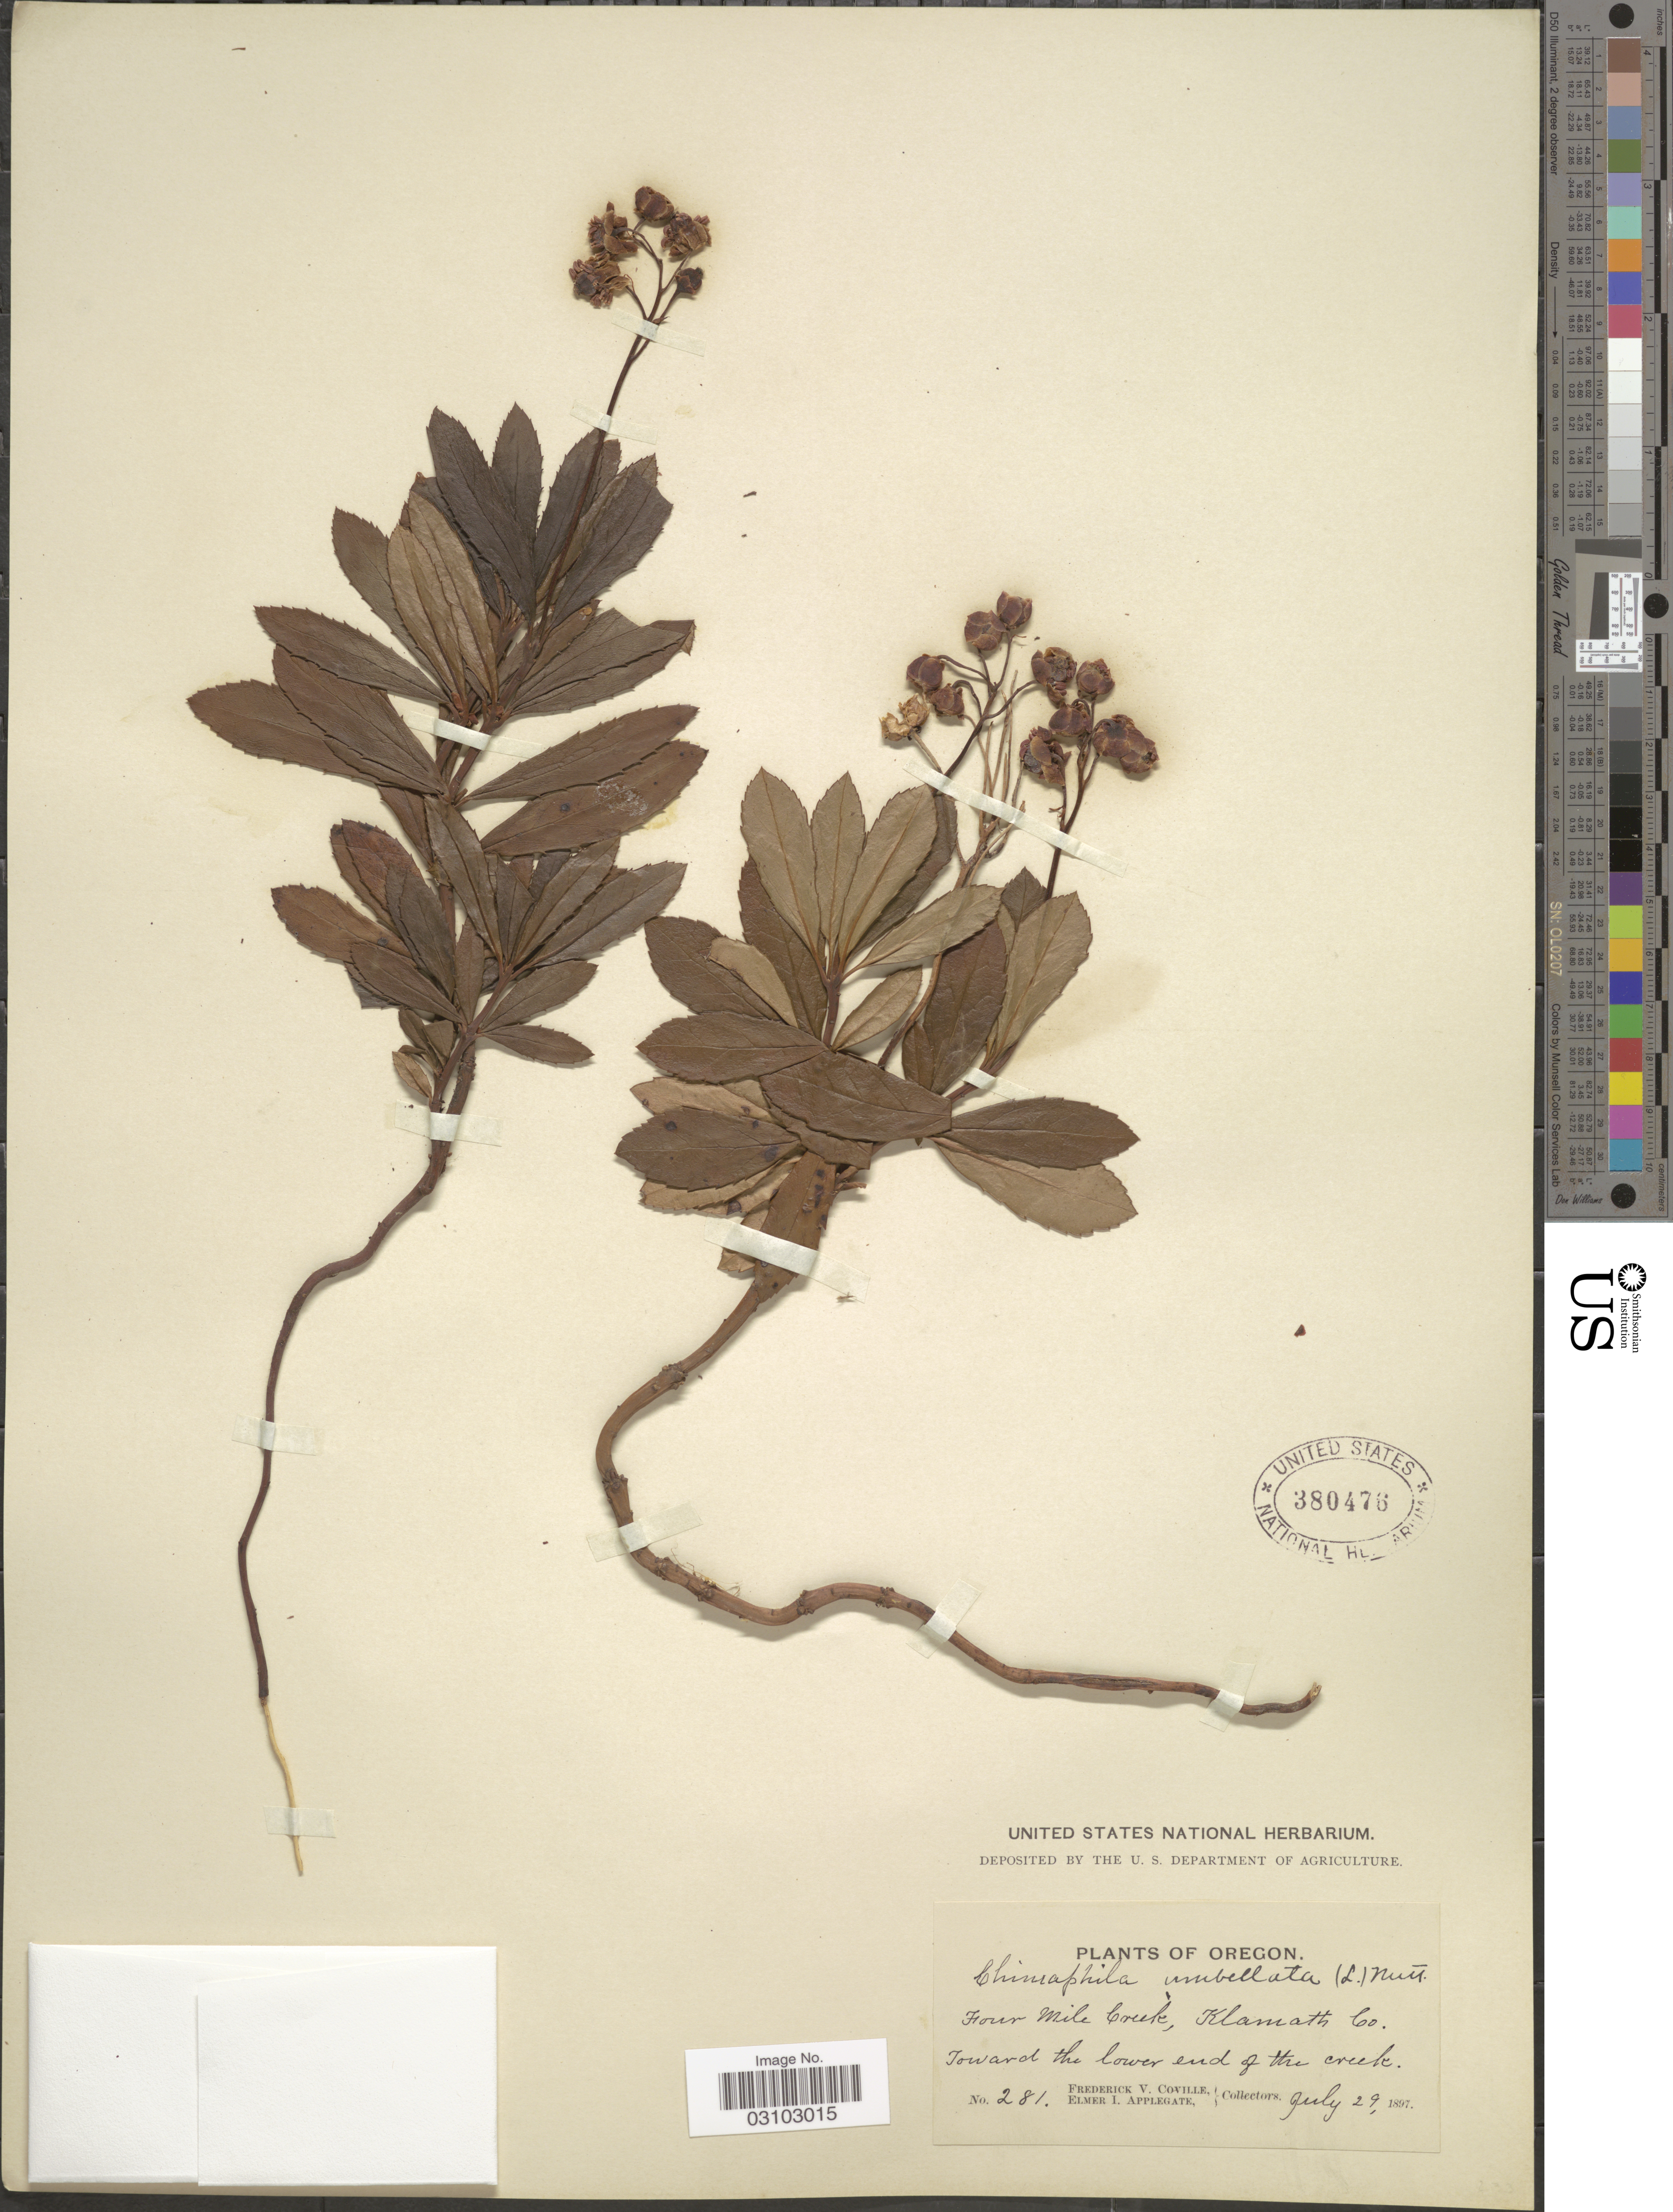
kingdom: Plantae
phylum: Tracheophyta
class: Magnoliopsida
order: Ericales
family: Ericaceae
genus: Chimaphila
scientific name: Chimaphila umbellata subsp. occidentalis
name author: (Rydb.) Hultén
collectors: F. V. Coville & E. I. Applegate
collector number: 281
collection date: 1897-07-29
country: United States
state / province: Oregon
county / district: Klamath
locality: Four Mile Creek, Klamath Co. Toward the lower end of the creek.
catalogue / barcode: US 380476